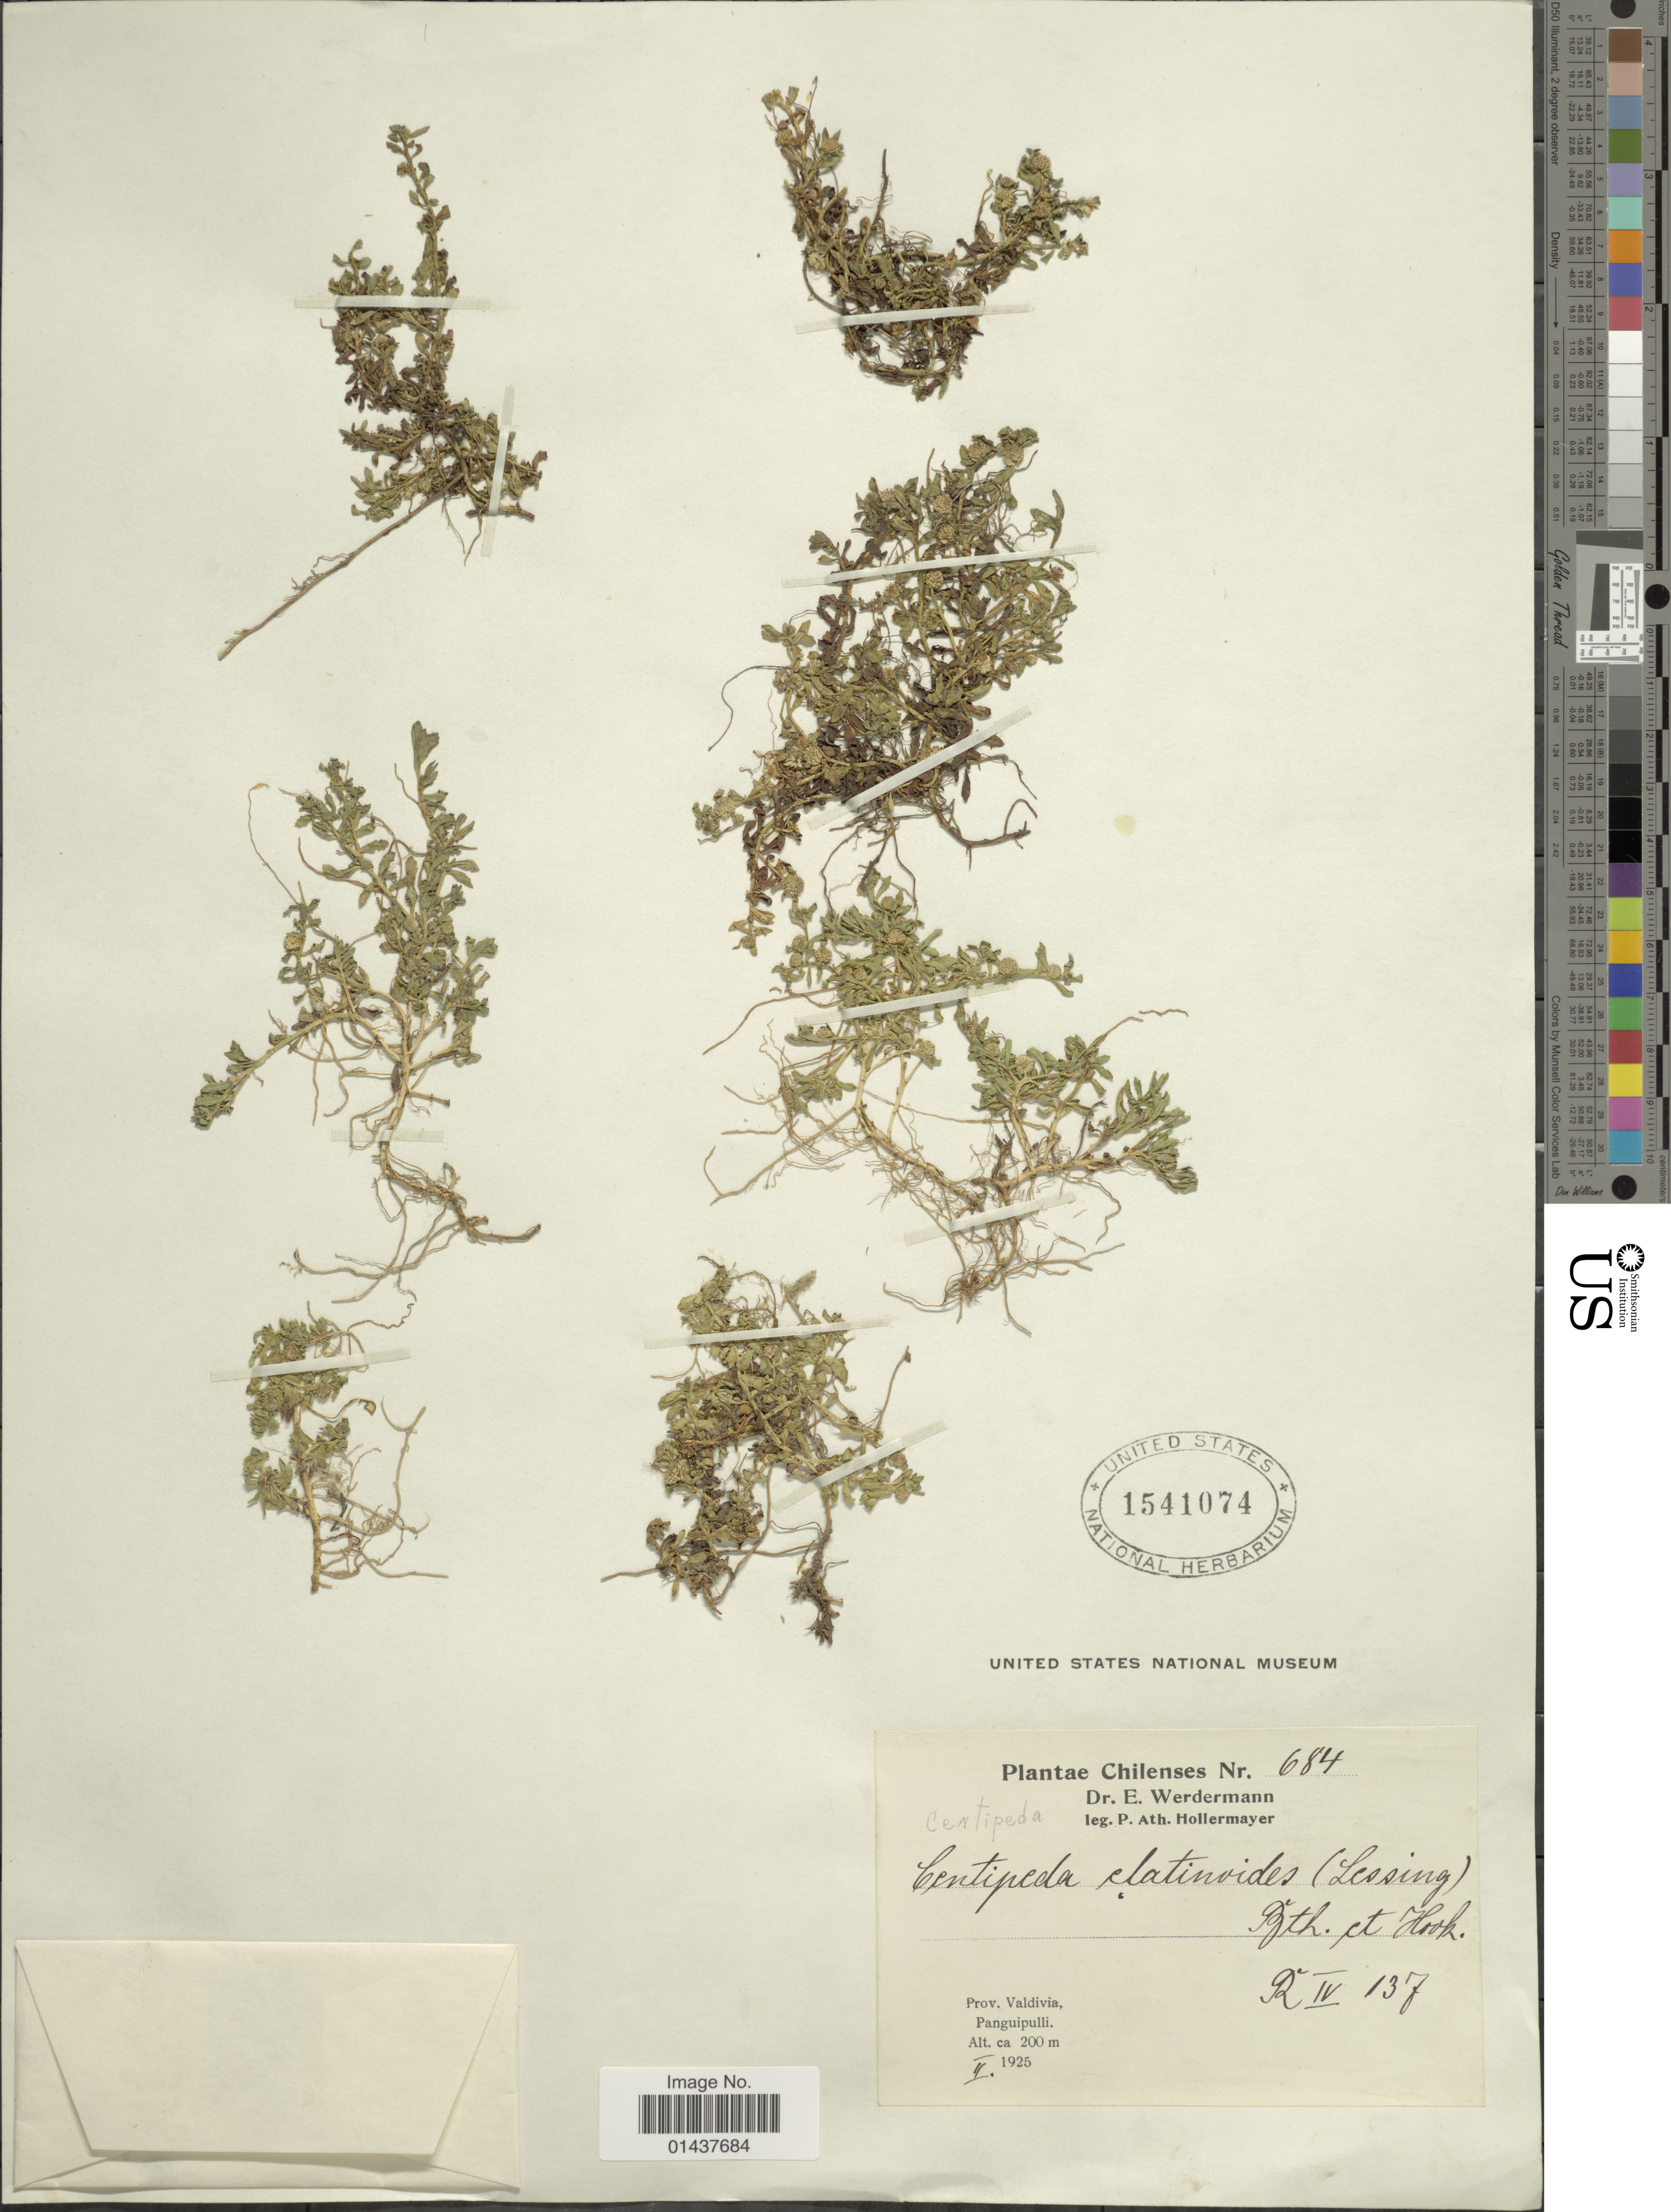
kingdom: Plantae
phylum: Tracheophyta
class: Magnoliopsida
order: Asterales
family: Asteraceae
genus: Centipeda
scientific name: Centipeda elatinoides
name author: (Less.) Boh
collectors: P. Hollermayer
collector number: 684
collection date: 1925-02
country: Chile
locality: Prov. Valdivia, Panguipulli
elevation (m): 200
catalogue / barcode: US 1541074